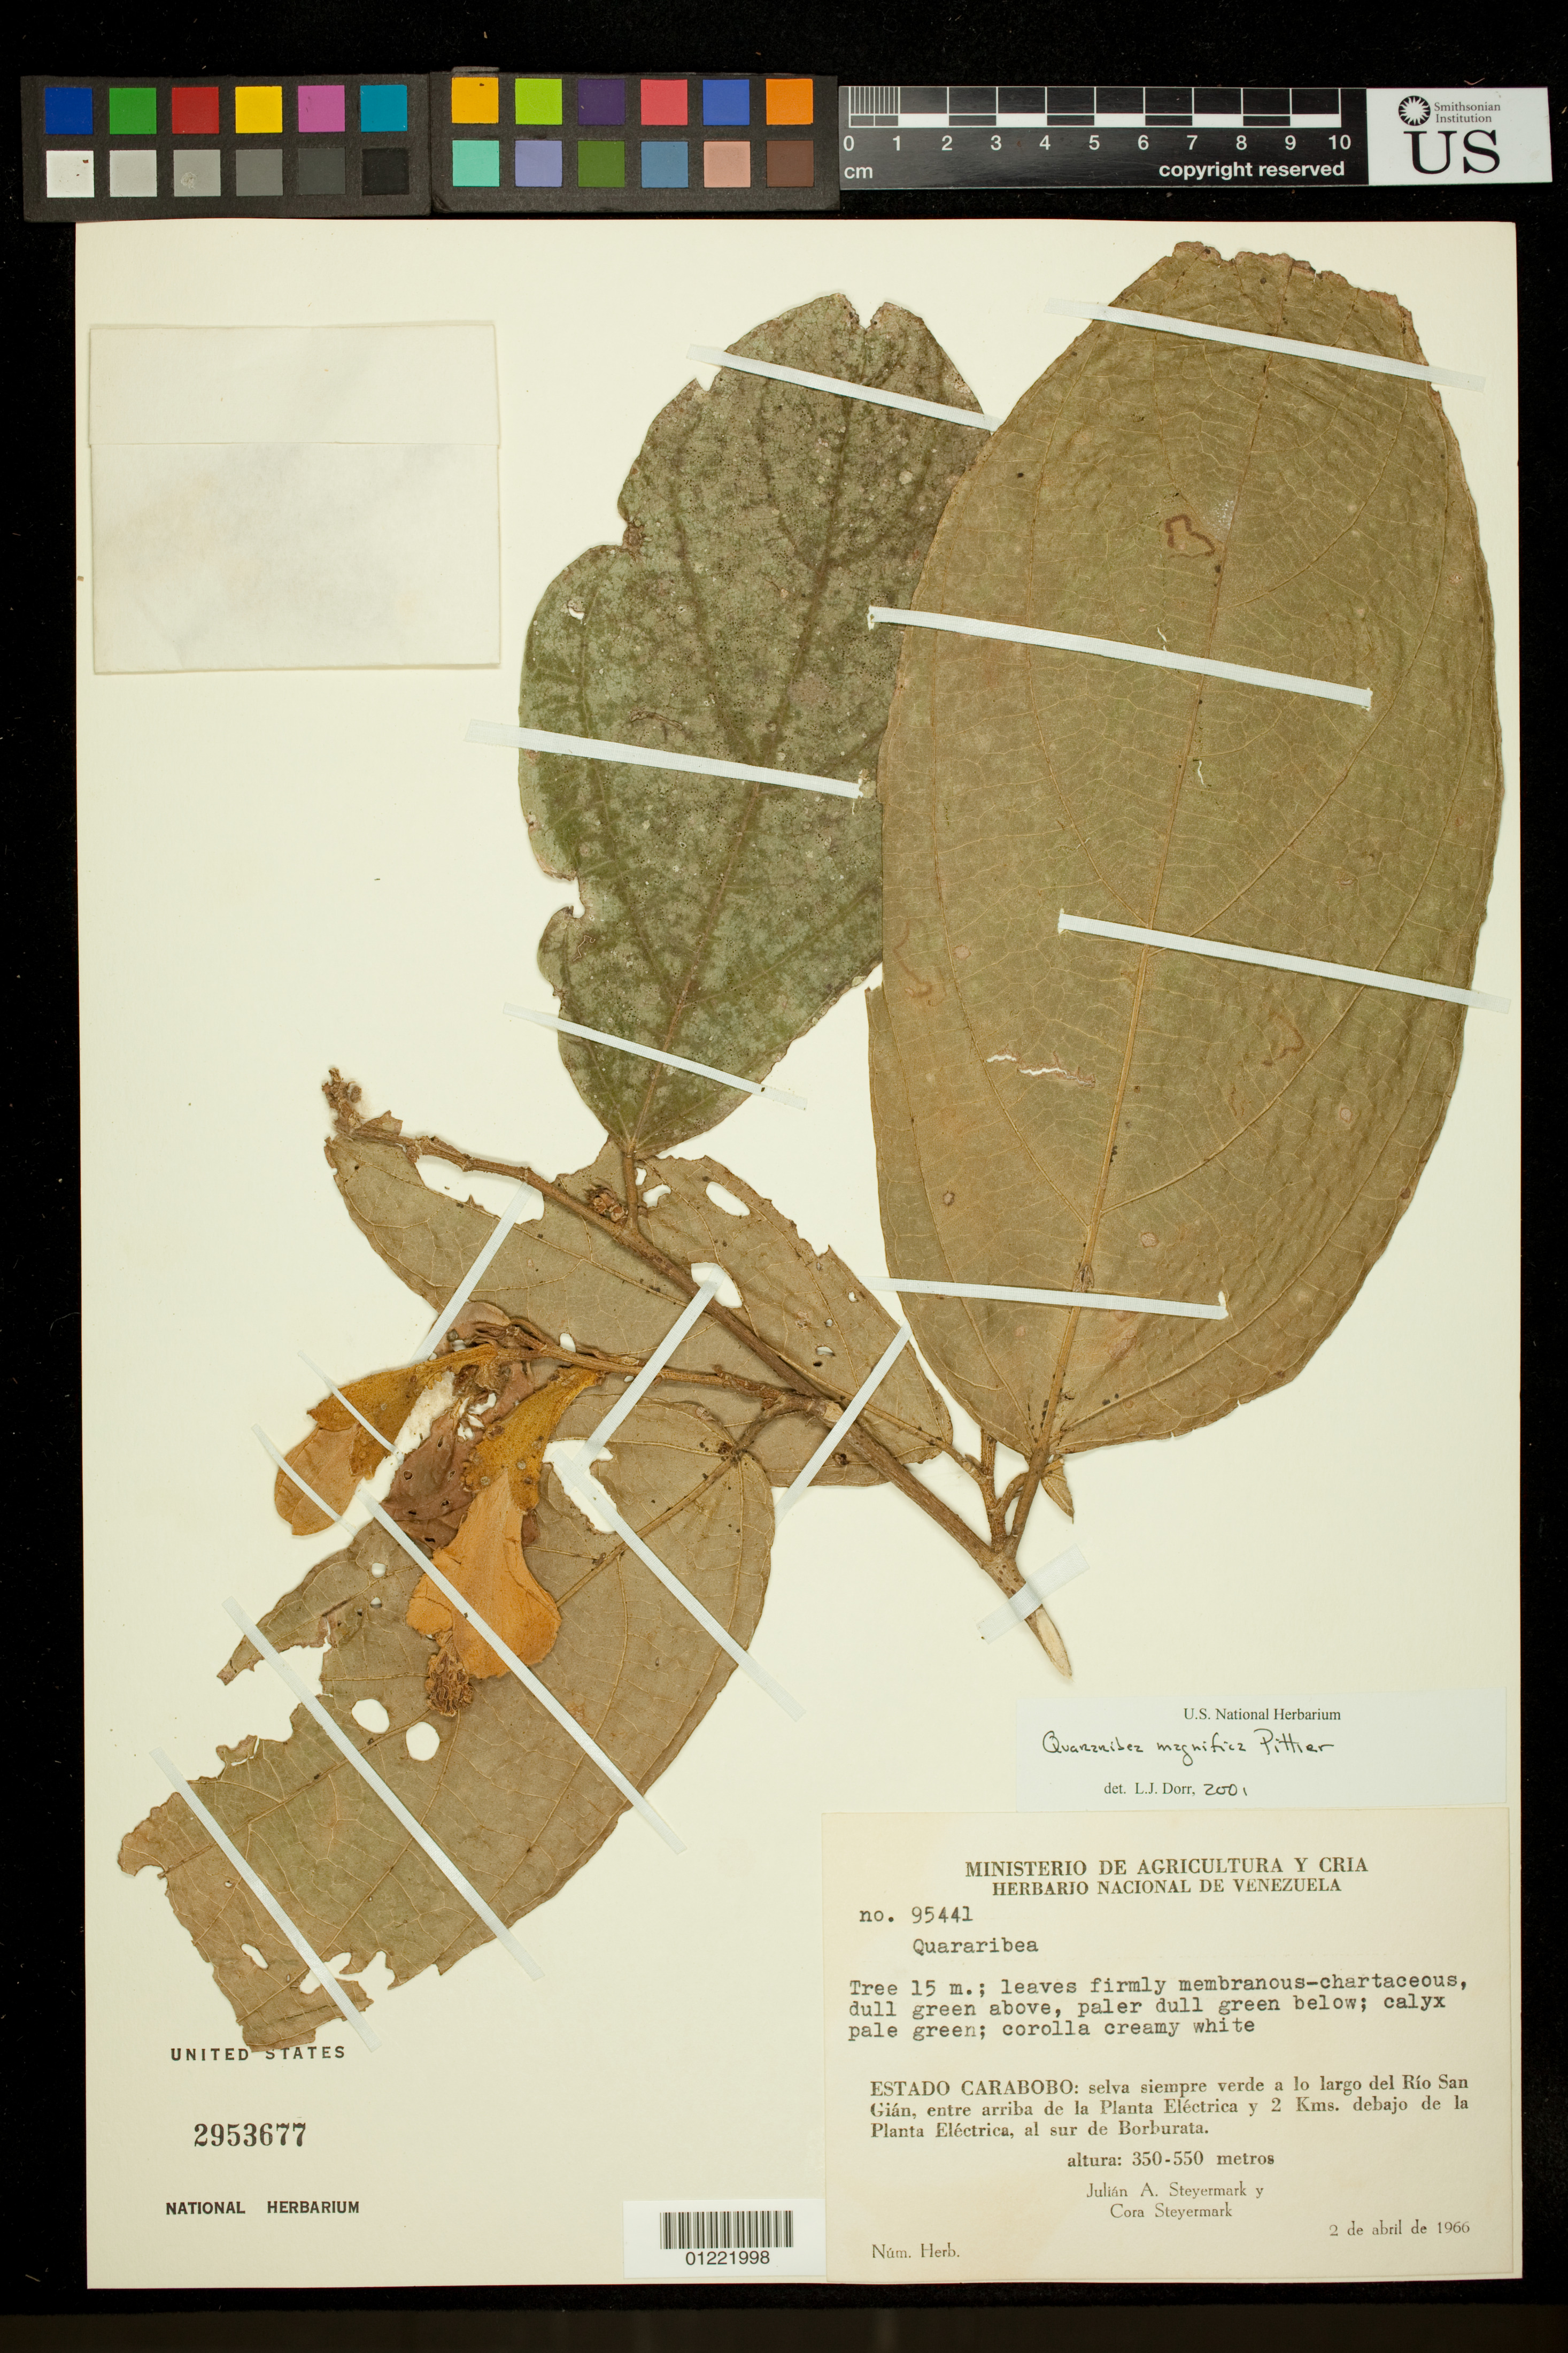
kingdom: Plantae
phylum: Tracheophyta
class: Magnoliopsida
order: Malvales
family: Malvaceae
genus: Quararibea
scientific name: Quararibea magnifica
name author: Pittier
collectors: J. Steyermark & C. Steyermark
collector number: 95441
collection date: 1966-04-02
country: Venezuela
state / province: Carabobo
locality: Selva siempre verde a lo largo del Rio San Gian, entre arriba de la Planta Electrica y 2 Kms. debajo de la Plant Electrica, al sur de Borburata.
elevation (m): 350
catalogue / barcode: US 2953677